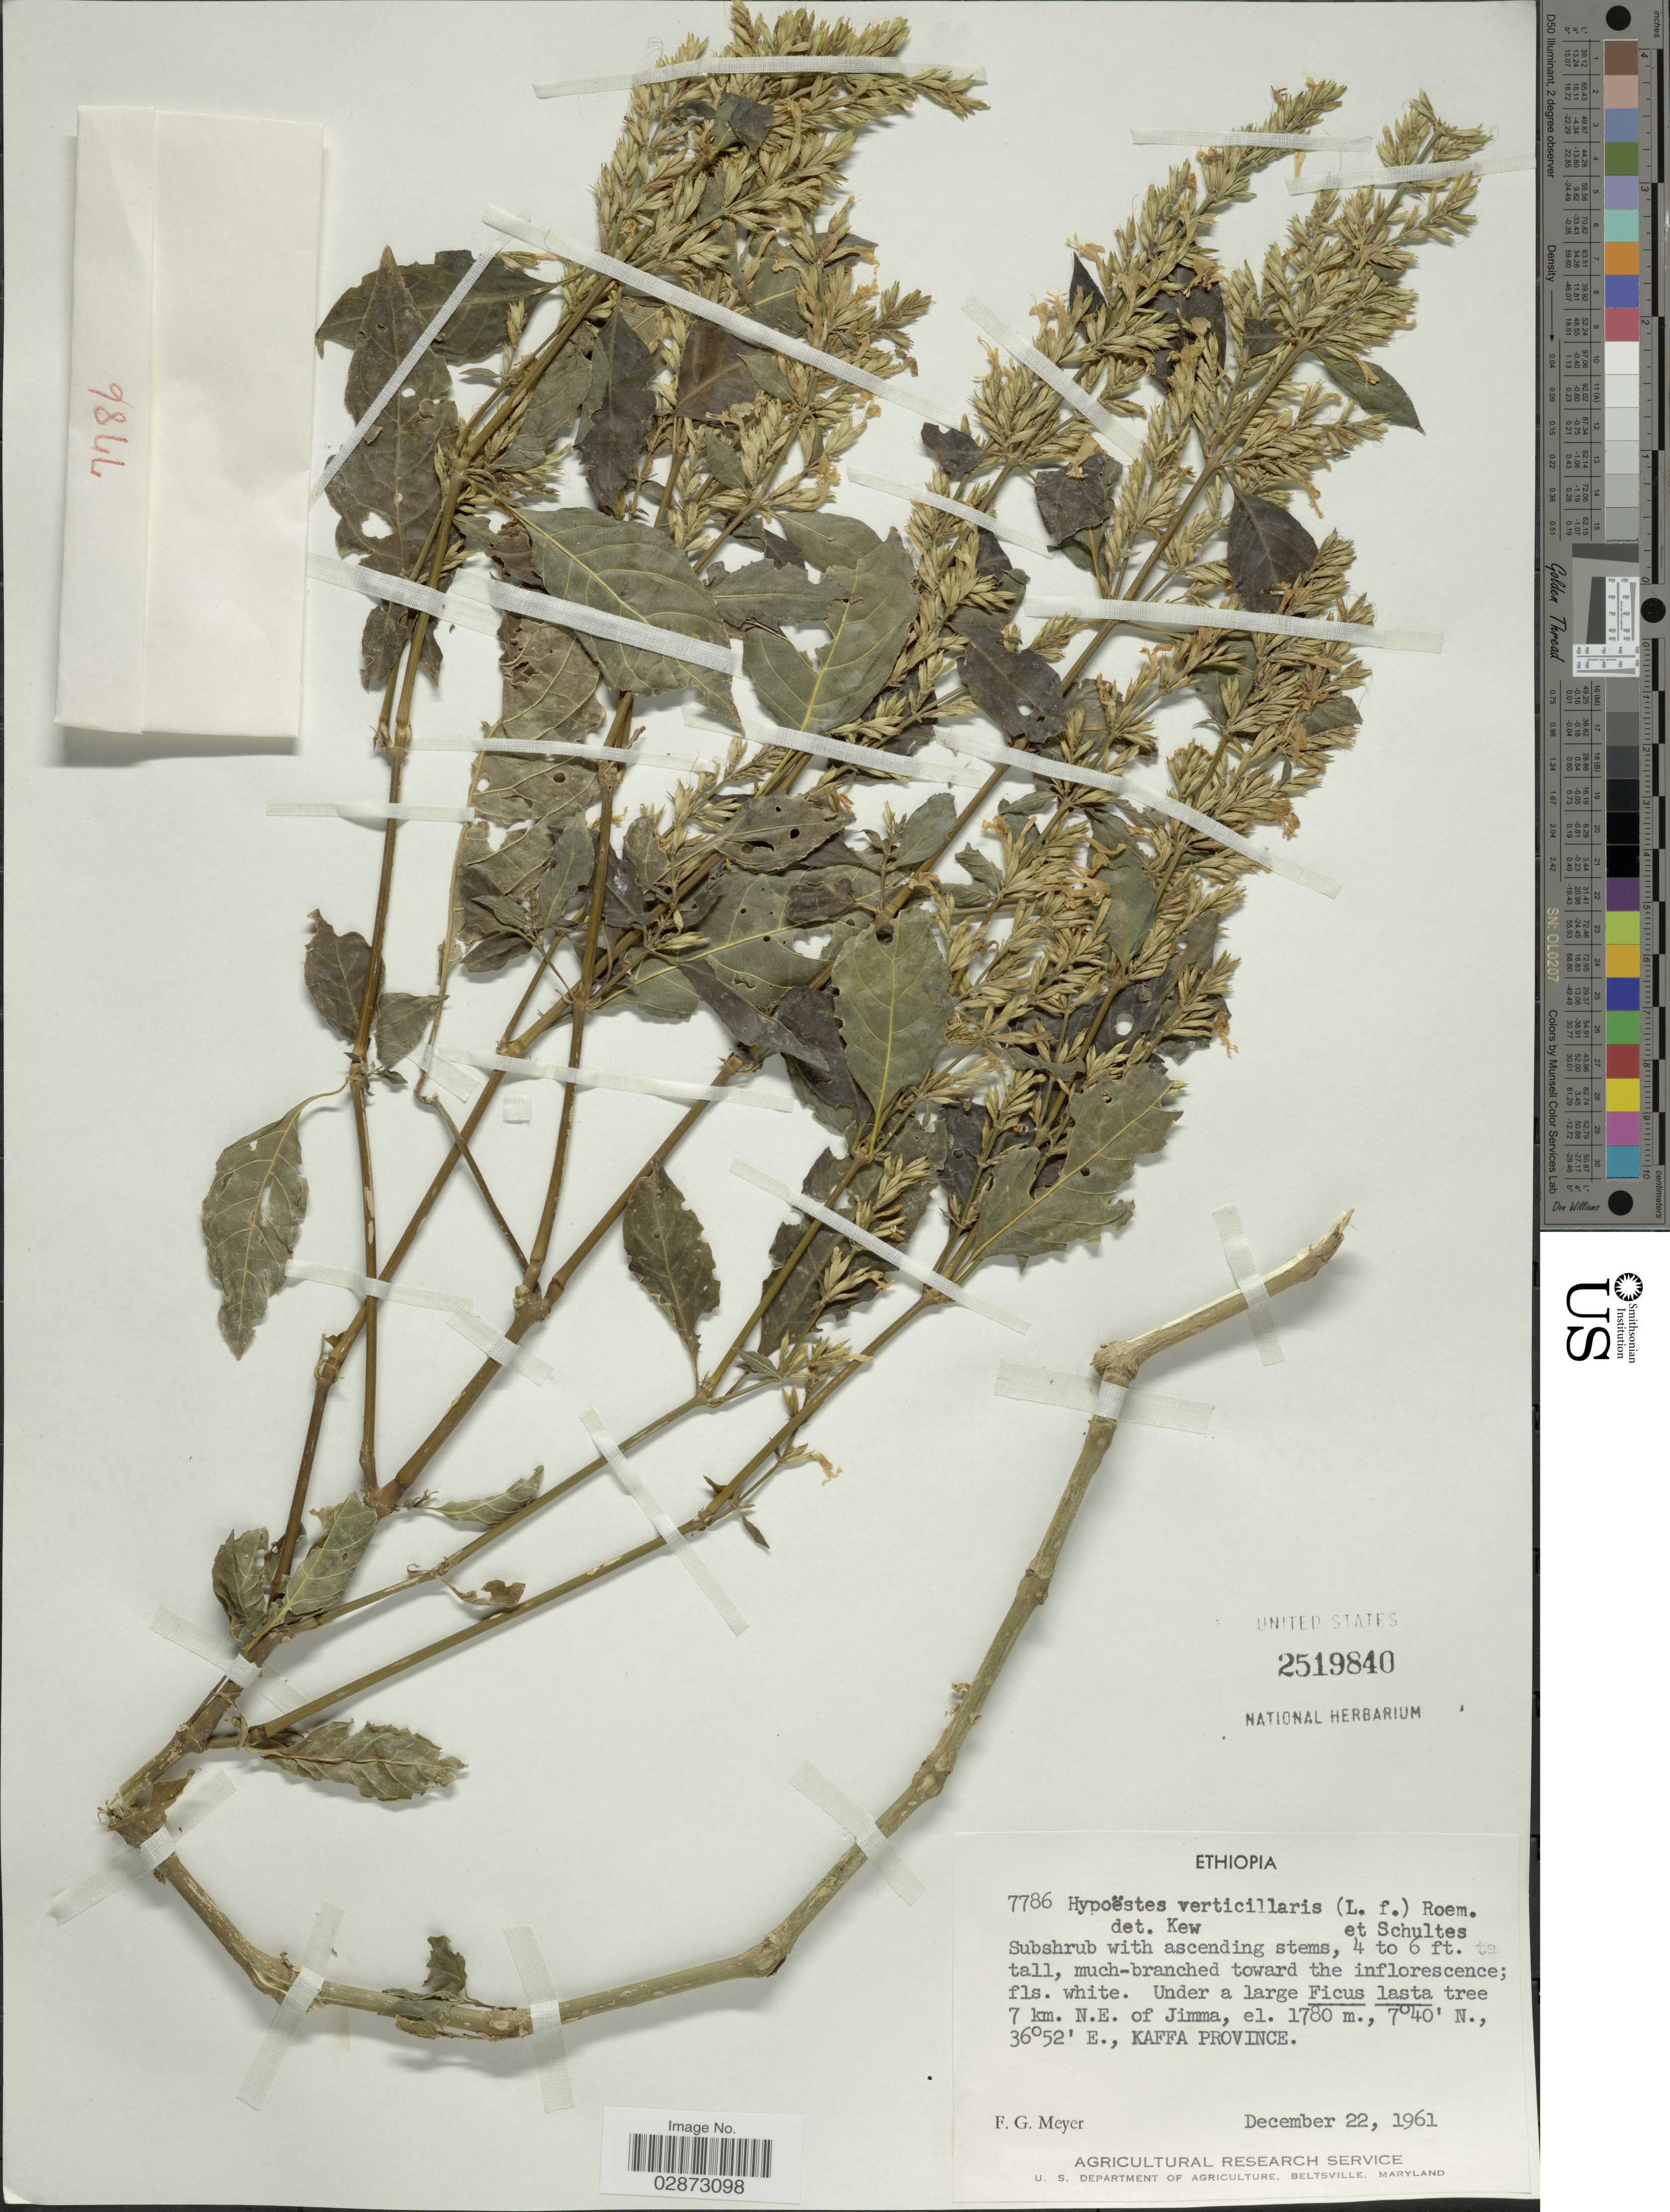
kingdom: Plantae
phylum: Tracheophyta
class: Magnoliopsida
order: Lamiales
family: Acanthaceae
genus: Hypoestes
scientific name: Hypoestes verticillaris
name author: (L. f.) Sol.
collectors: F. G. Meyer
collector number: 7786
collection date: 1961-12-22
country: Ethiopia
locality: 7 km. N.E. of Jimma. Kaffa Province.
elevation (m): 1780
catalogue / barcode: US 2519840